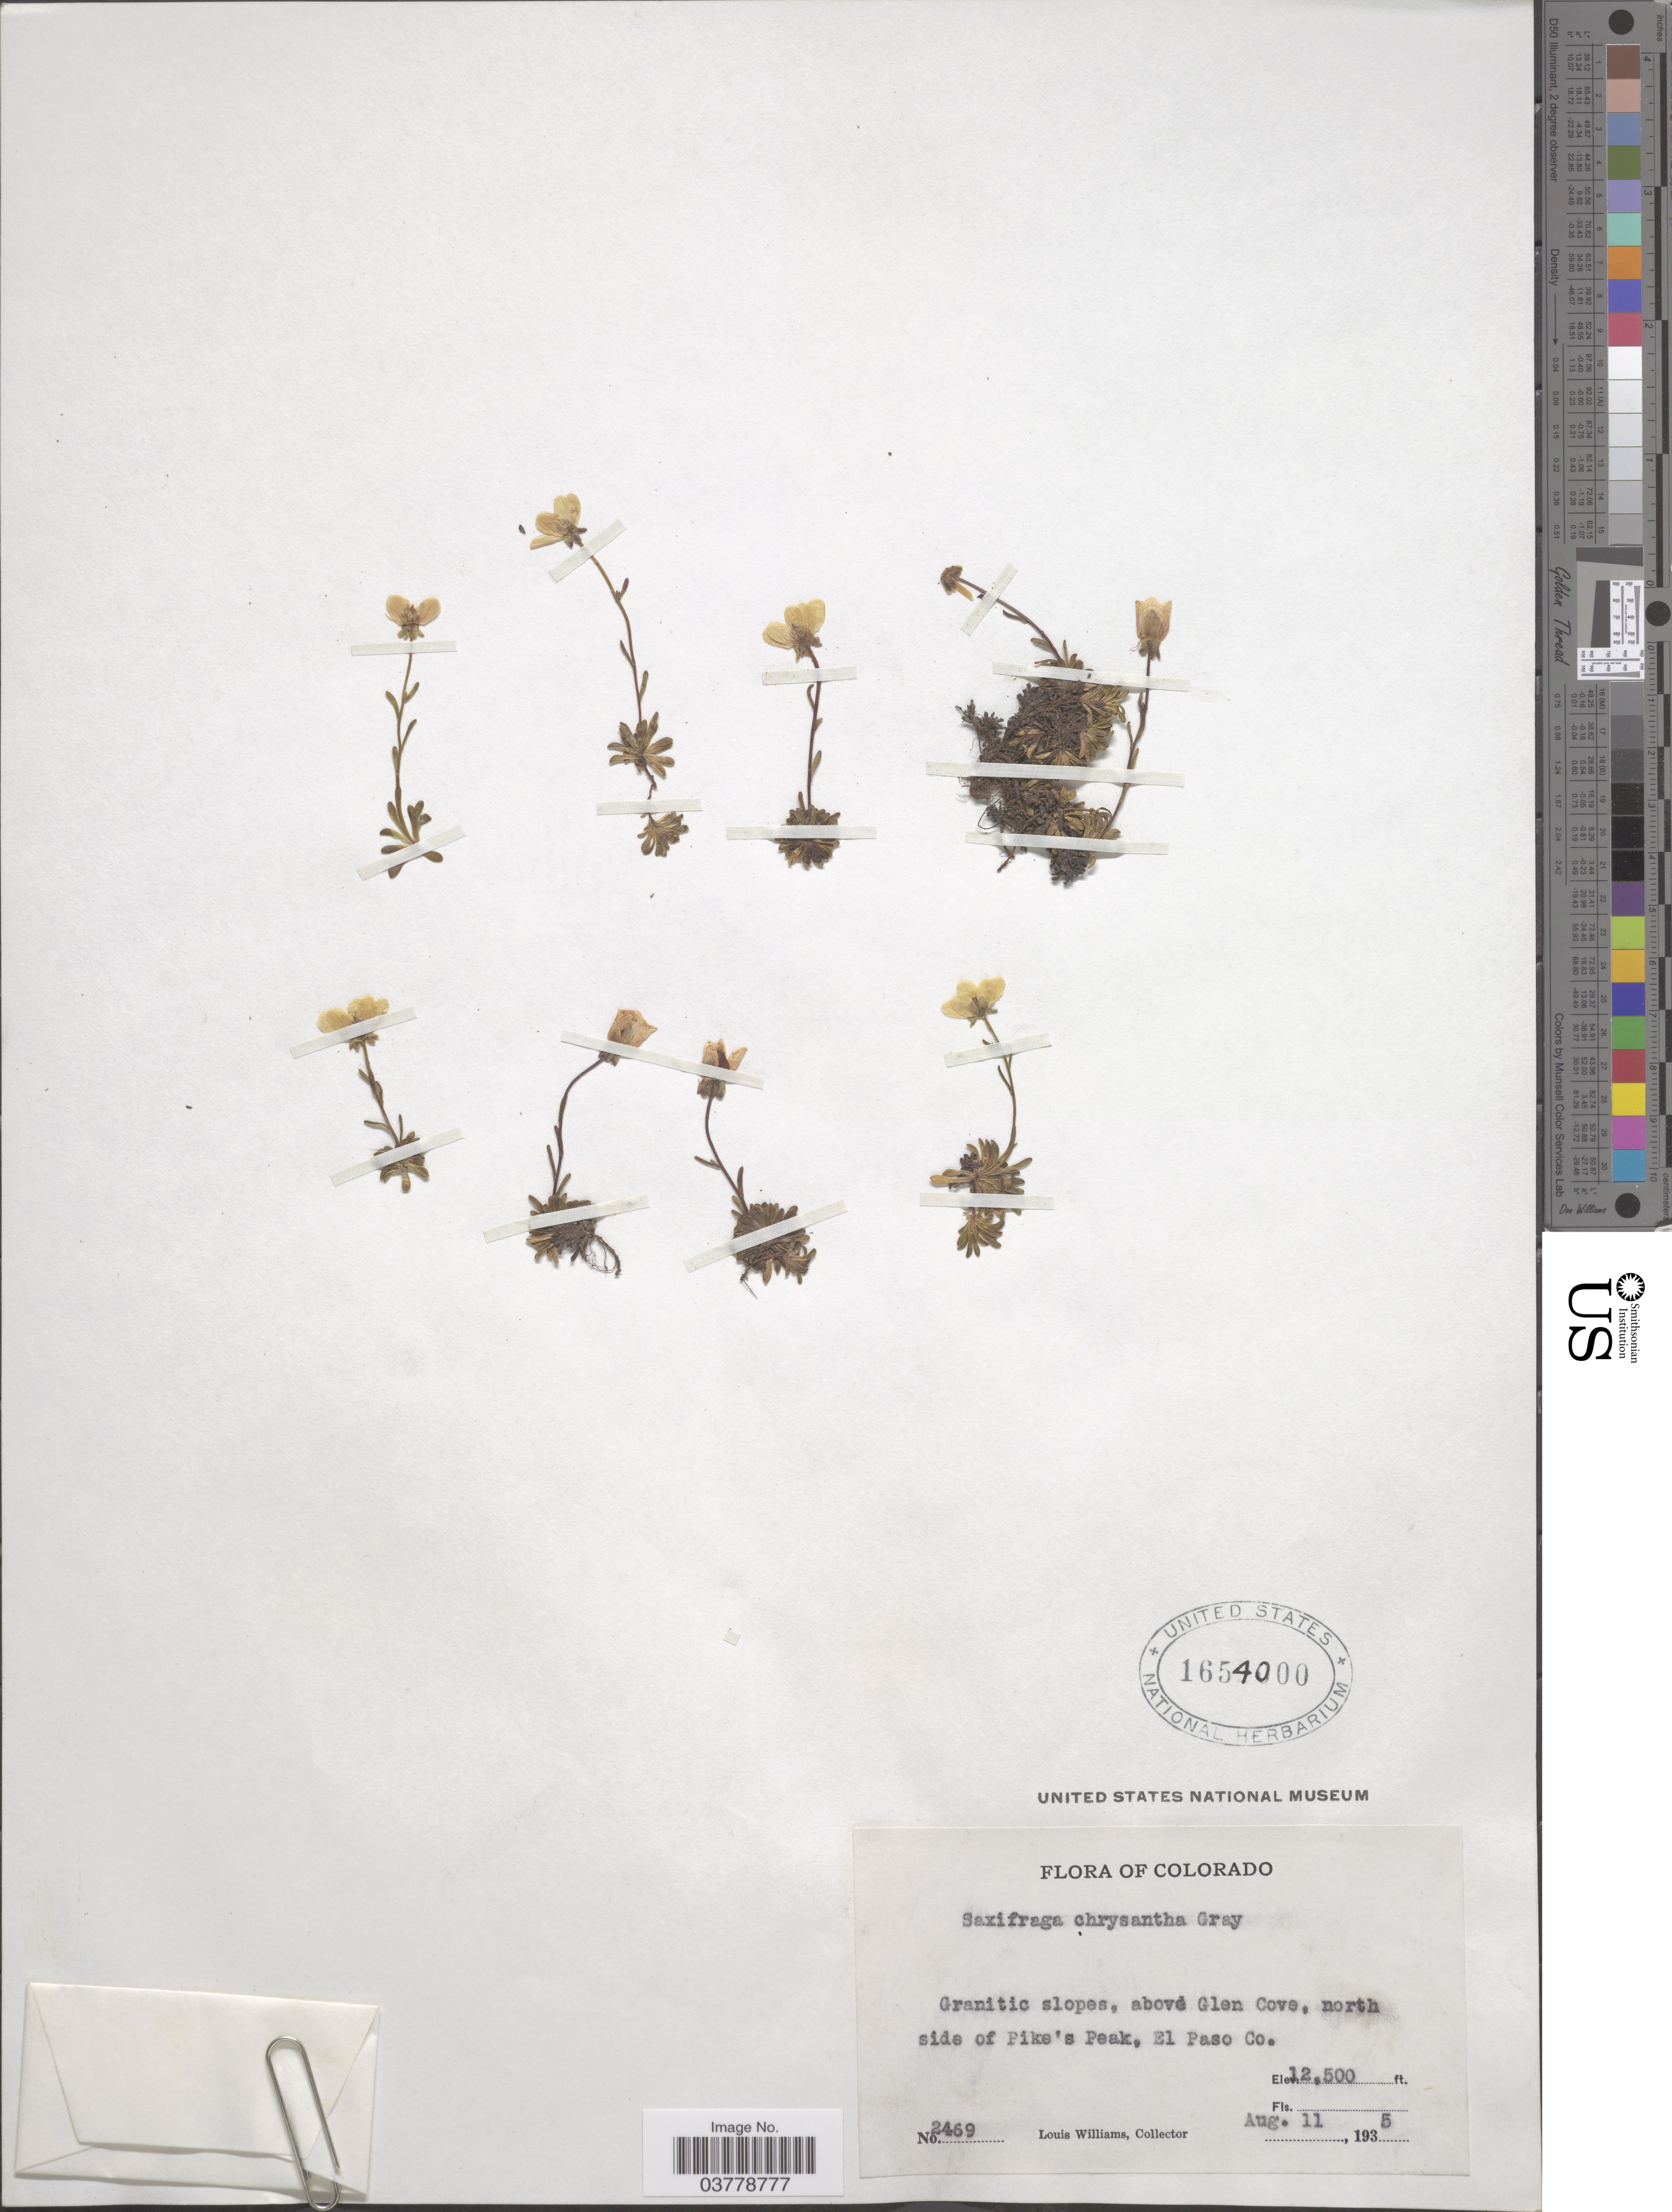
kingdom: Plantae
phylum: Tracheophyta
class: Magnoliopsida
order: Saxifragales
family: Saxifragaceae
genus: Saxifraga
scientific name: Saxifraga chrysantha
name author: A. Gray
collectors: L. G. Williams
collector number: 2469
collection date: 1935-08-11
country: United States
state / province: Colorado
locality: Granitic slopes, above Glen Cove, north side of Pike's Peak, El Paso Co.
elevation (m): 3810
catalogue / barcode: US 1654000